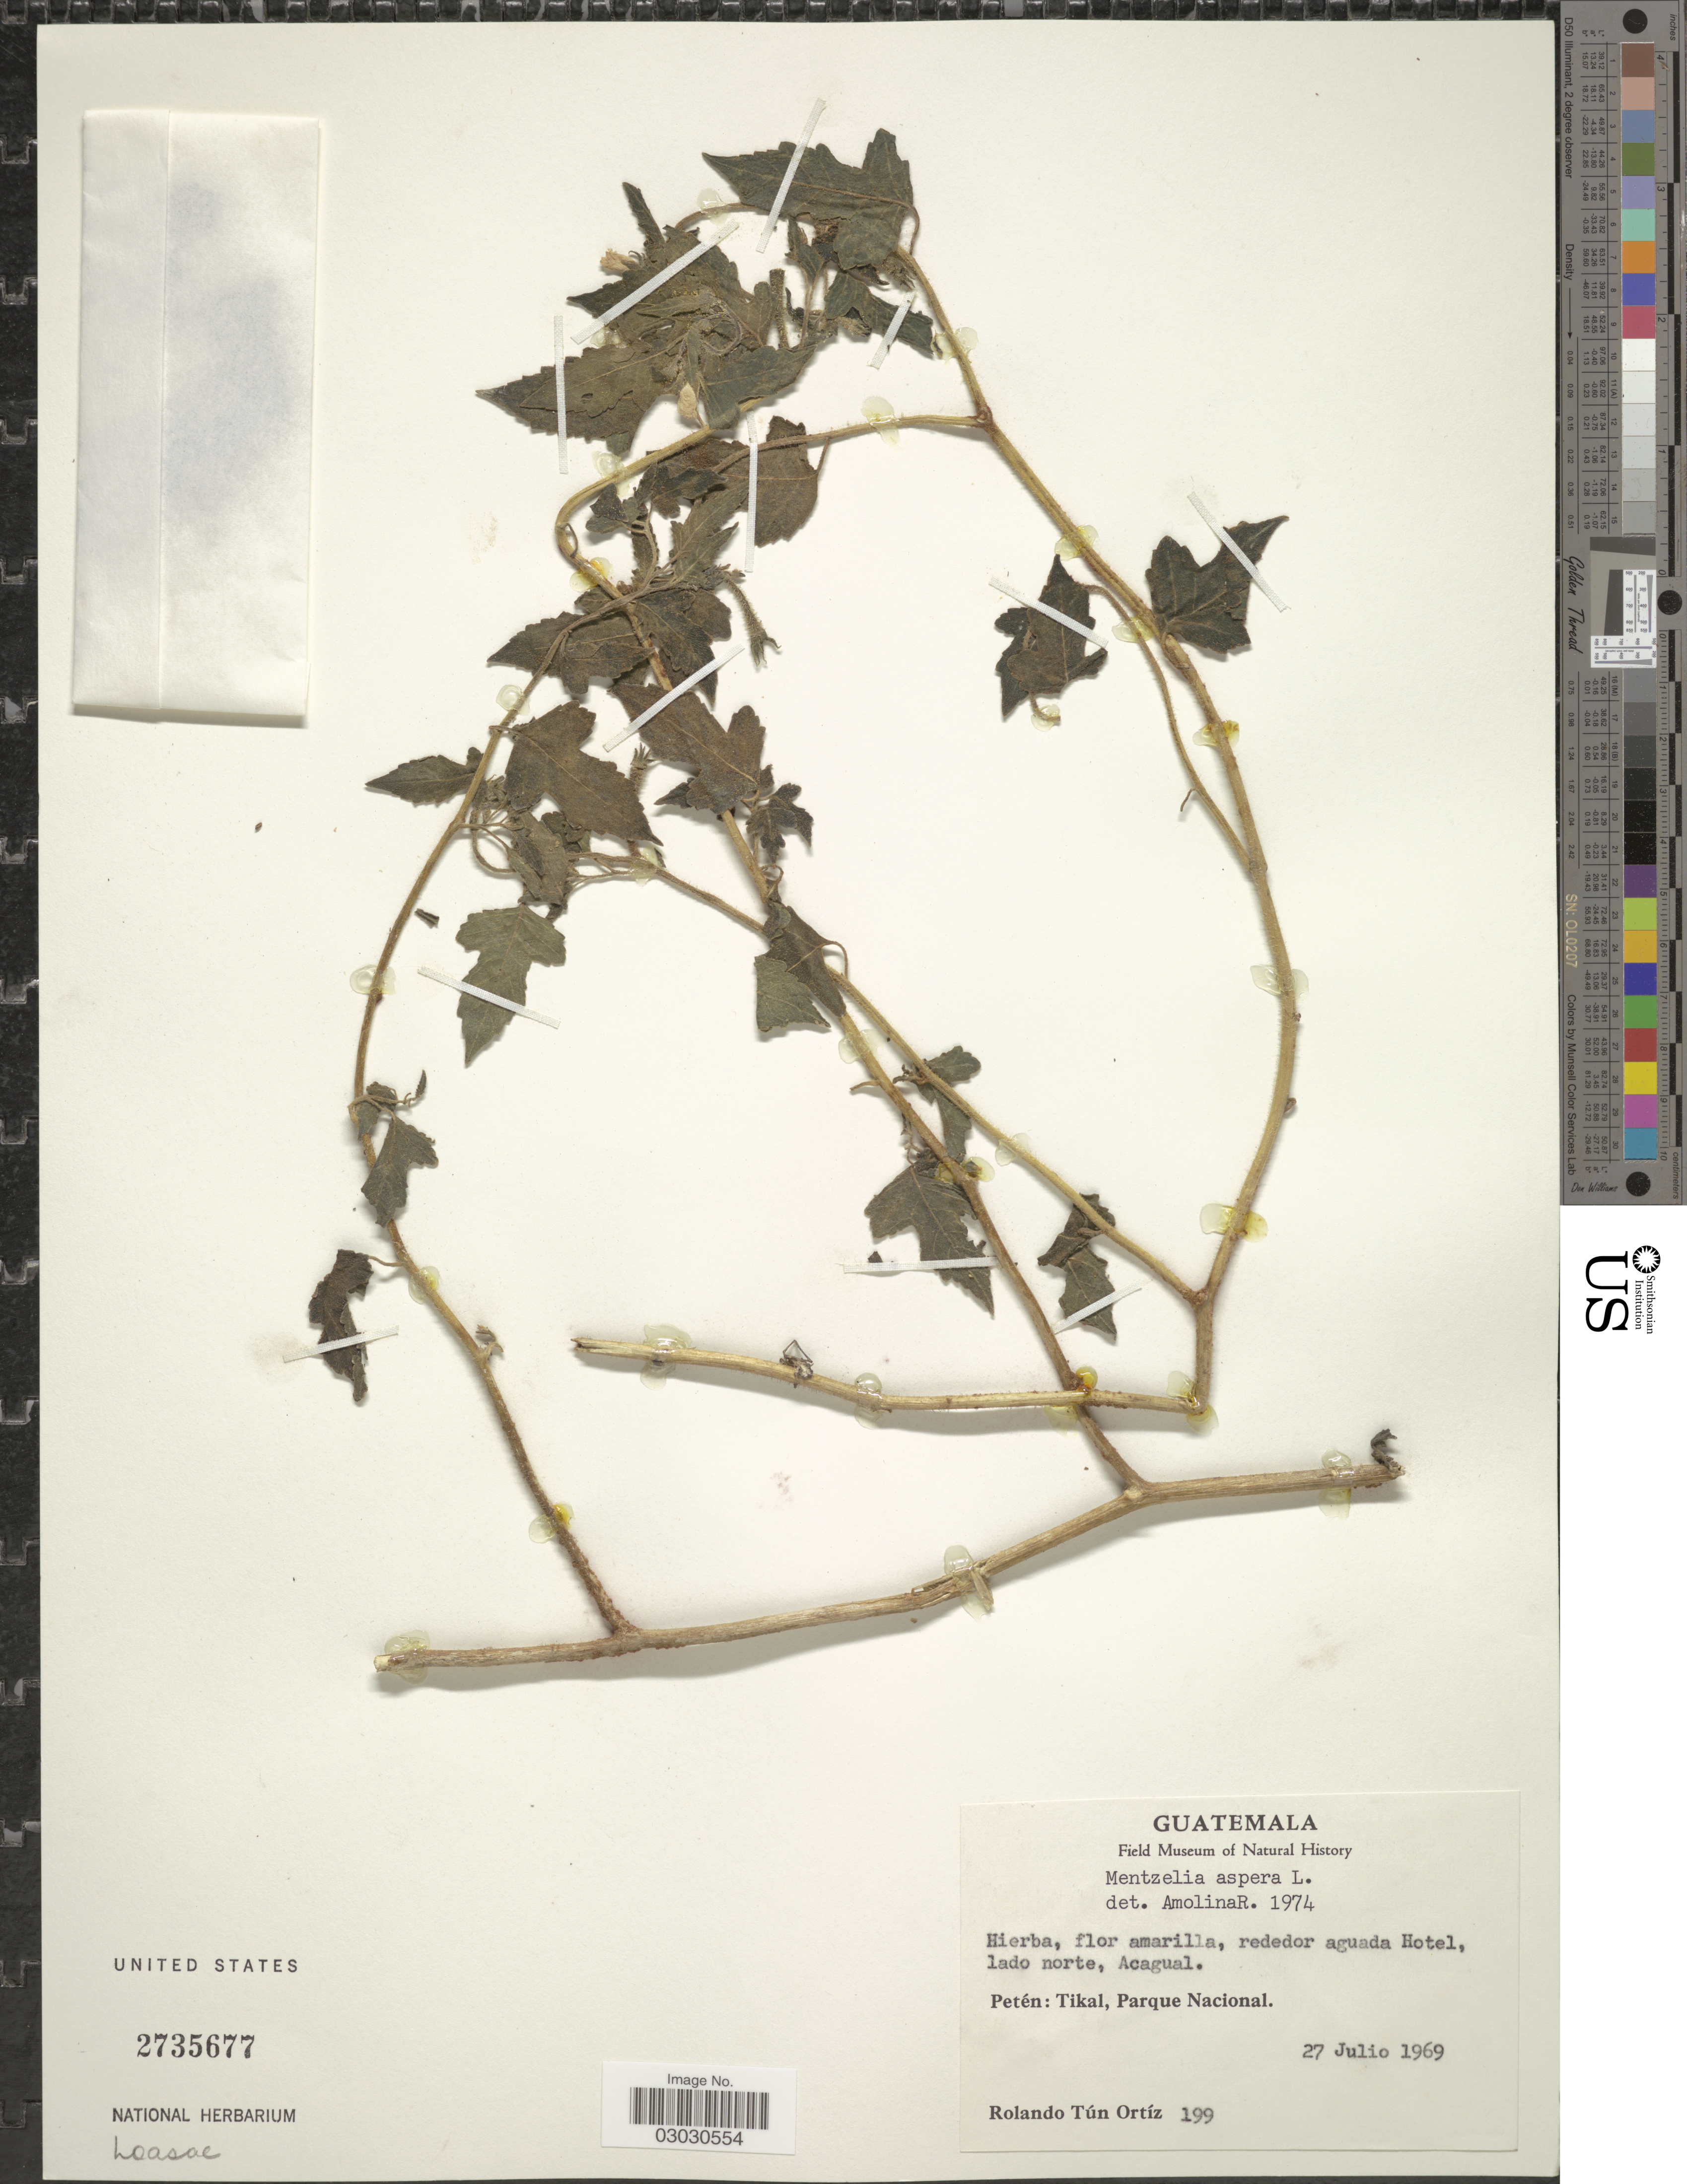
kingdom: Plantae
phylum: Tracheophyta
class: Magnoliopsida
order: Cornales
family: Loasaceae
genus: Mentzelia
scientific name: Mentzelia aspera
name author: L.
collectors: R. Ortiz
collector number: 199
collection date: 1969-07-27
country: Guatemala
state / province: El Petén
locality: Rededor aguada Hotel, lado norte, Acagual. Petén: Tikal, Parque Nacional.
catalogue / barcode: US 2735677